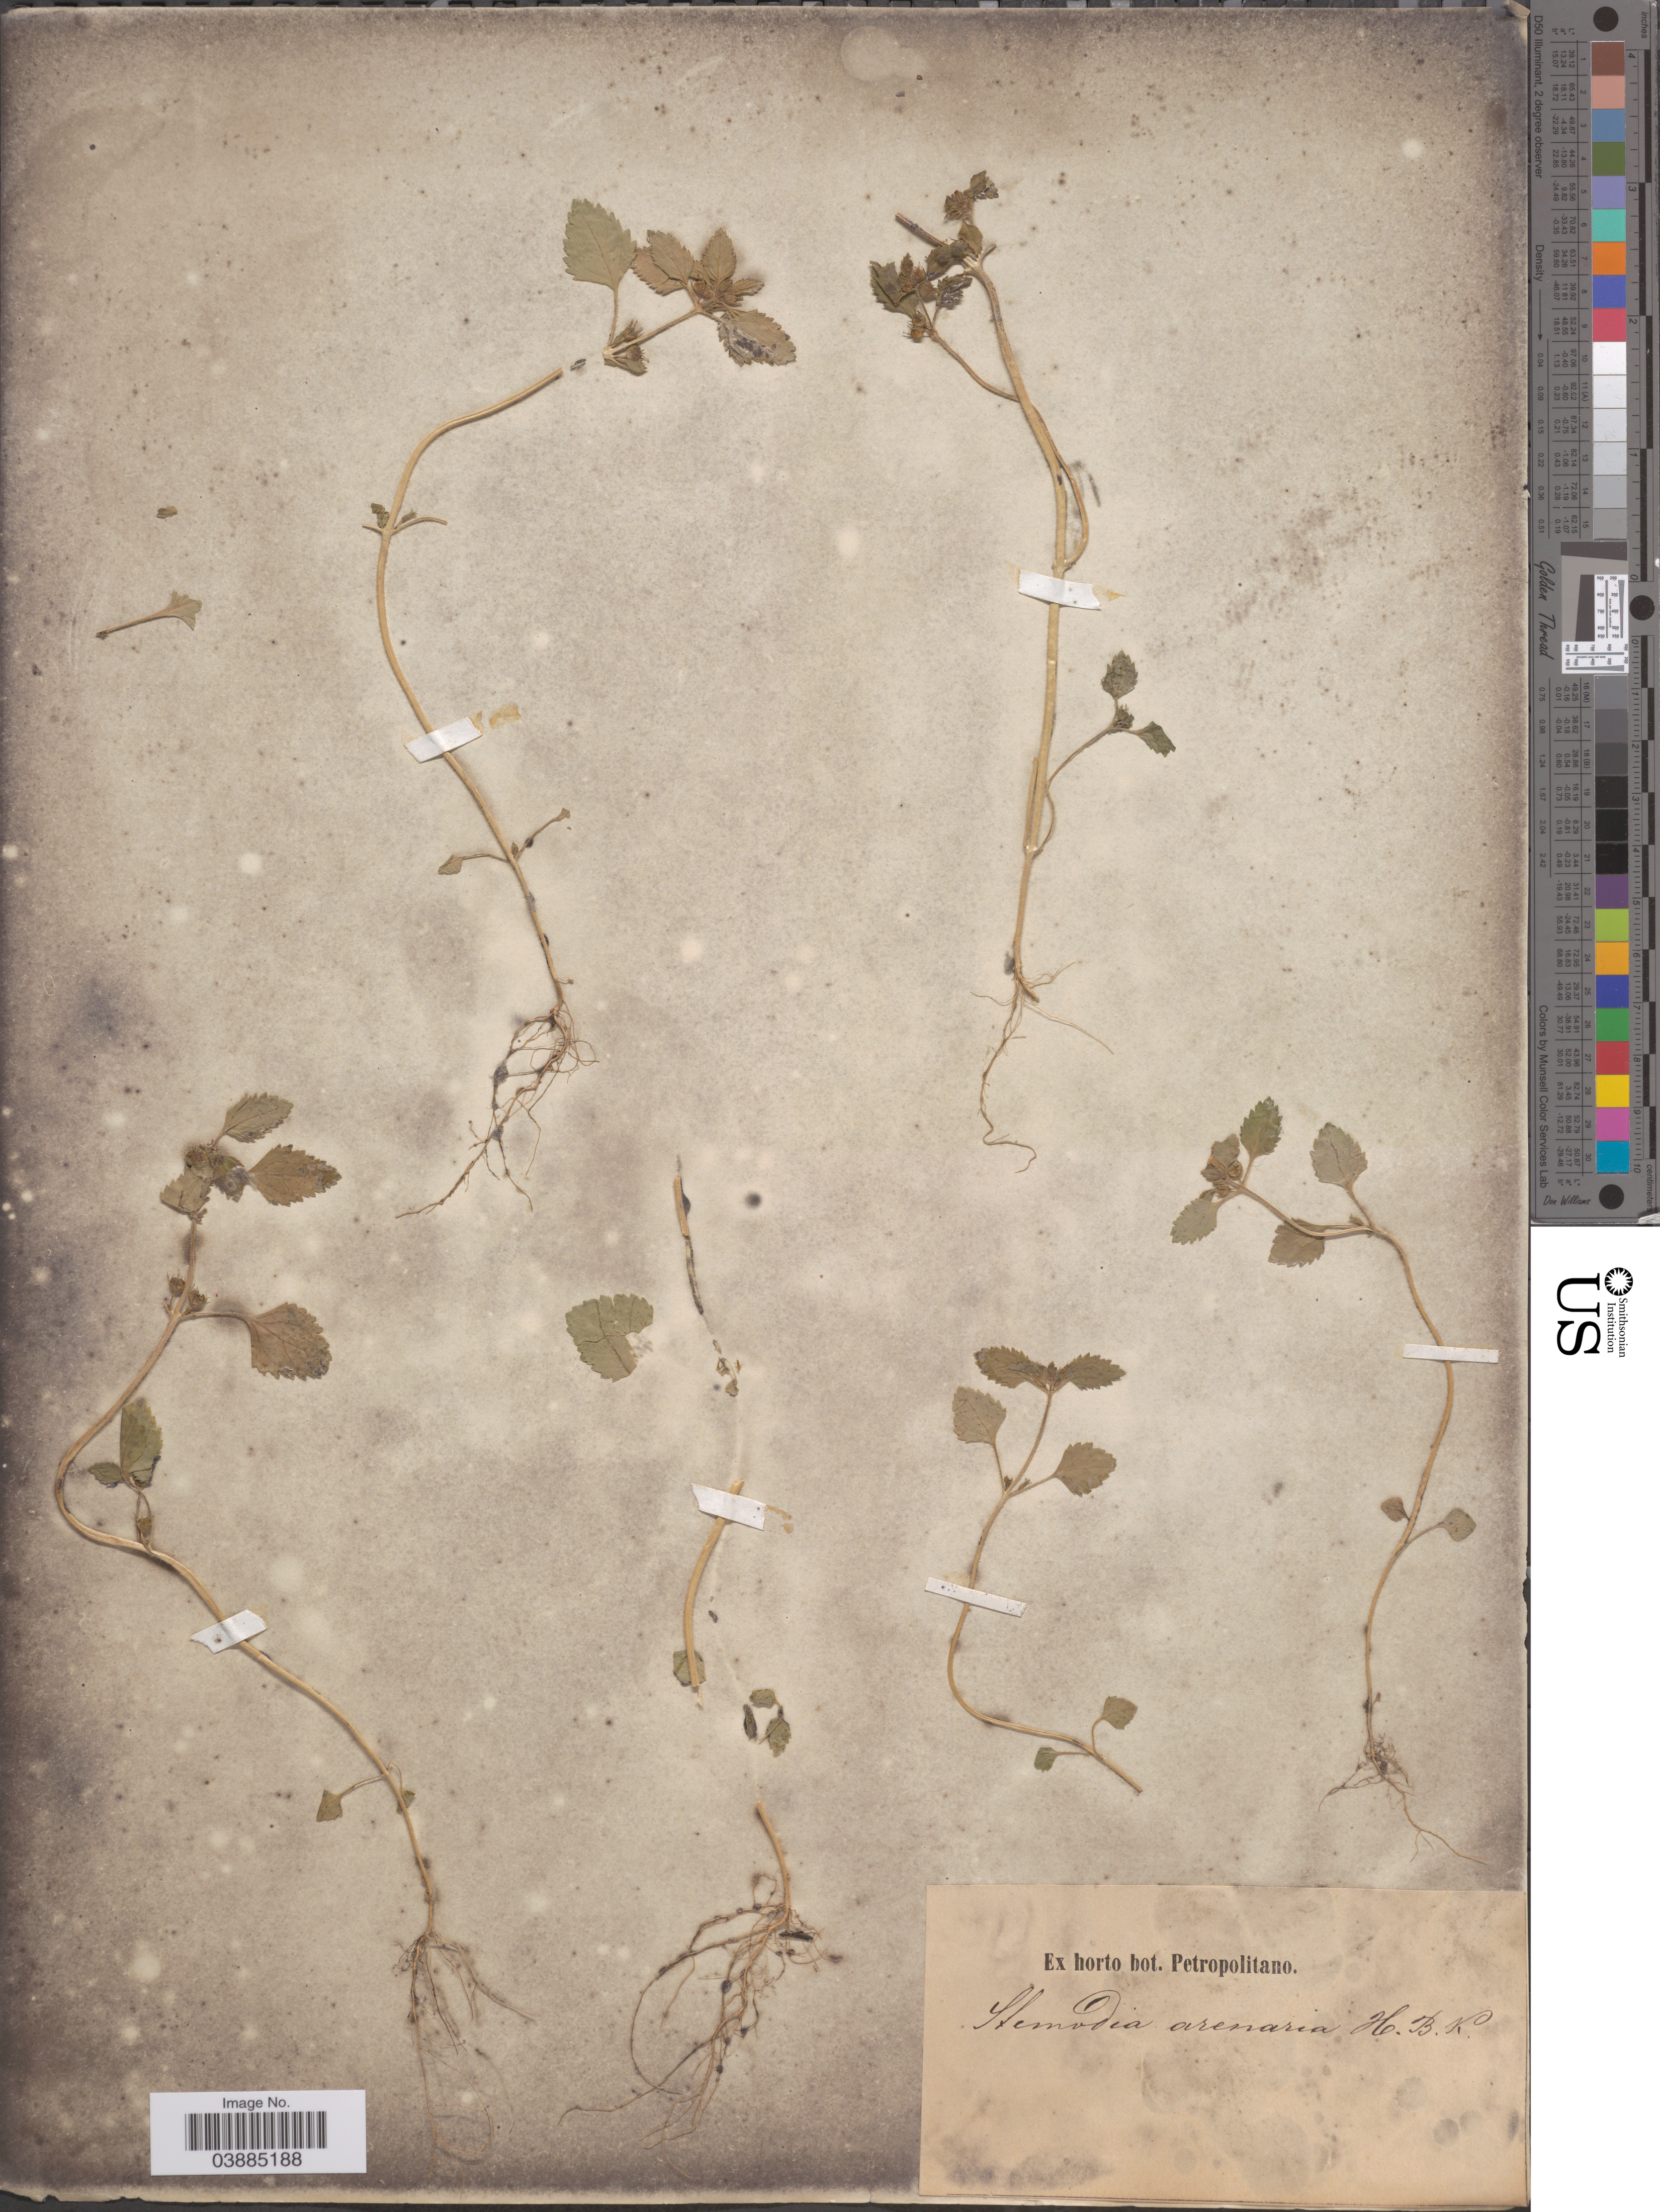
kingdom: Plantae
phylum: Tracheophyta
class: Magnoliopsida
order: Lamiales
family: Plantaginaceae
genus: Stemodia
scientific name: Stemodia verticillata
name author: (Mill.) Hassl.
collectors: ex Horto Bot. Petropolitano